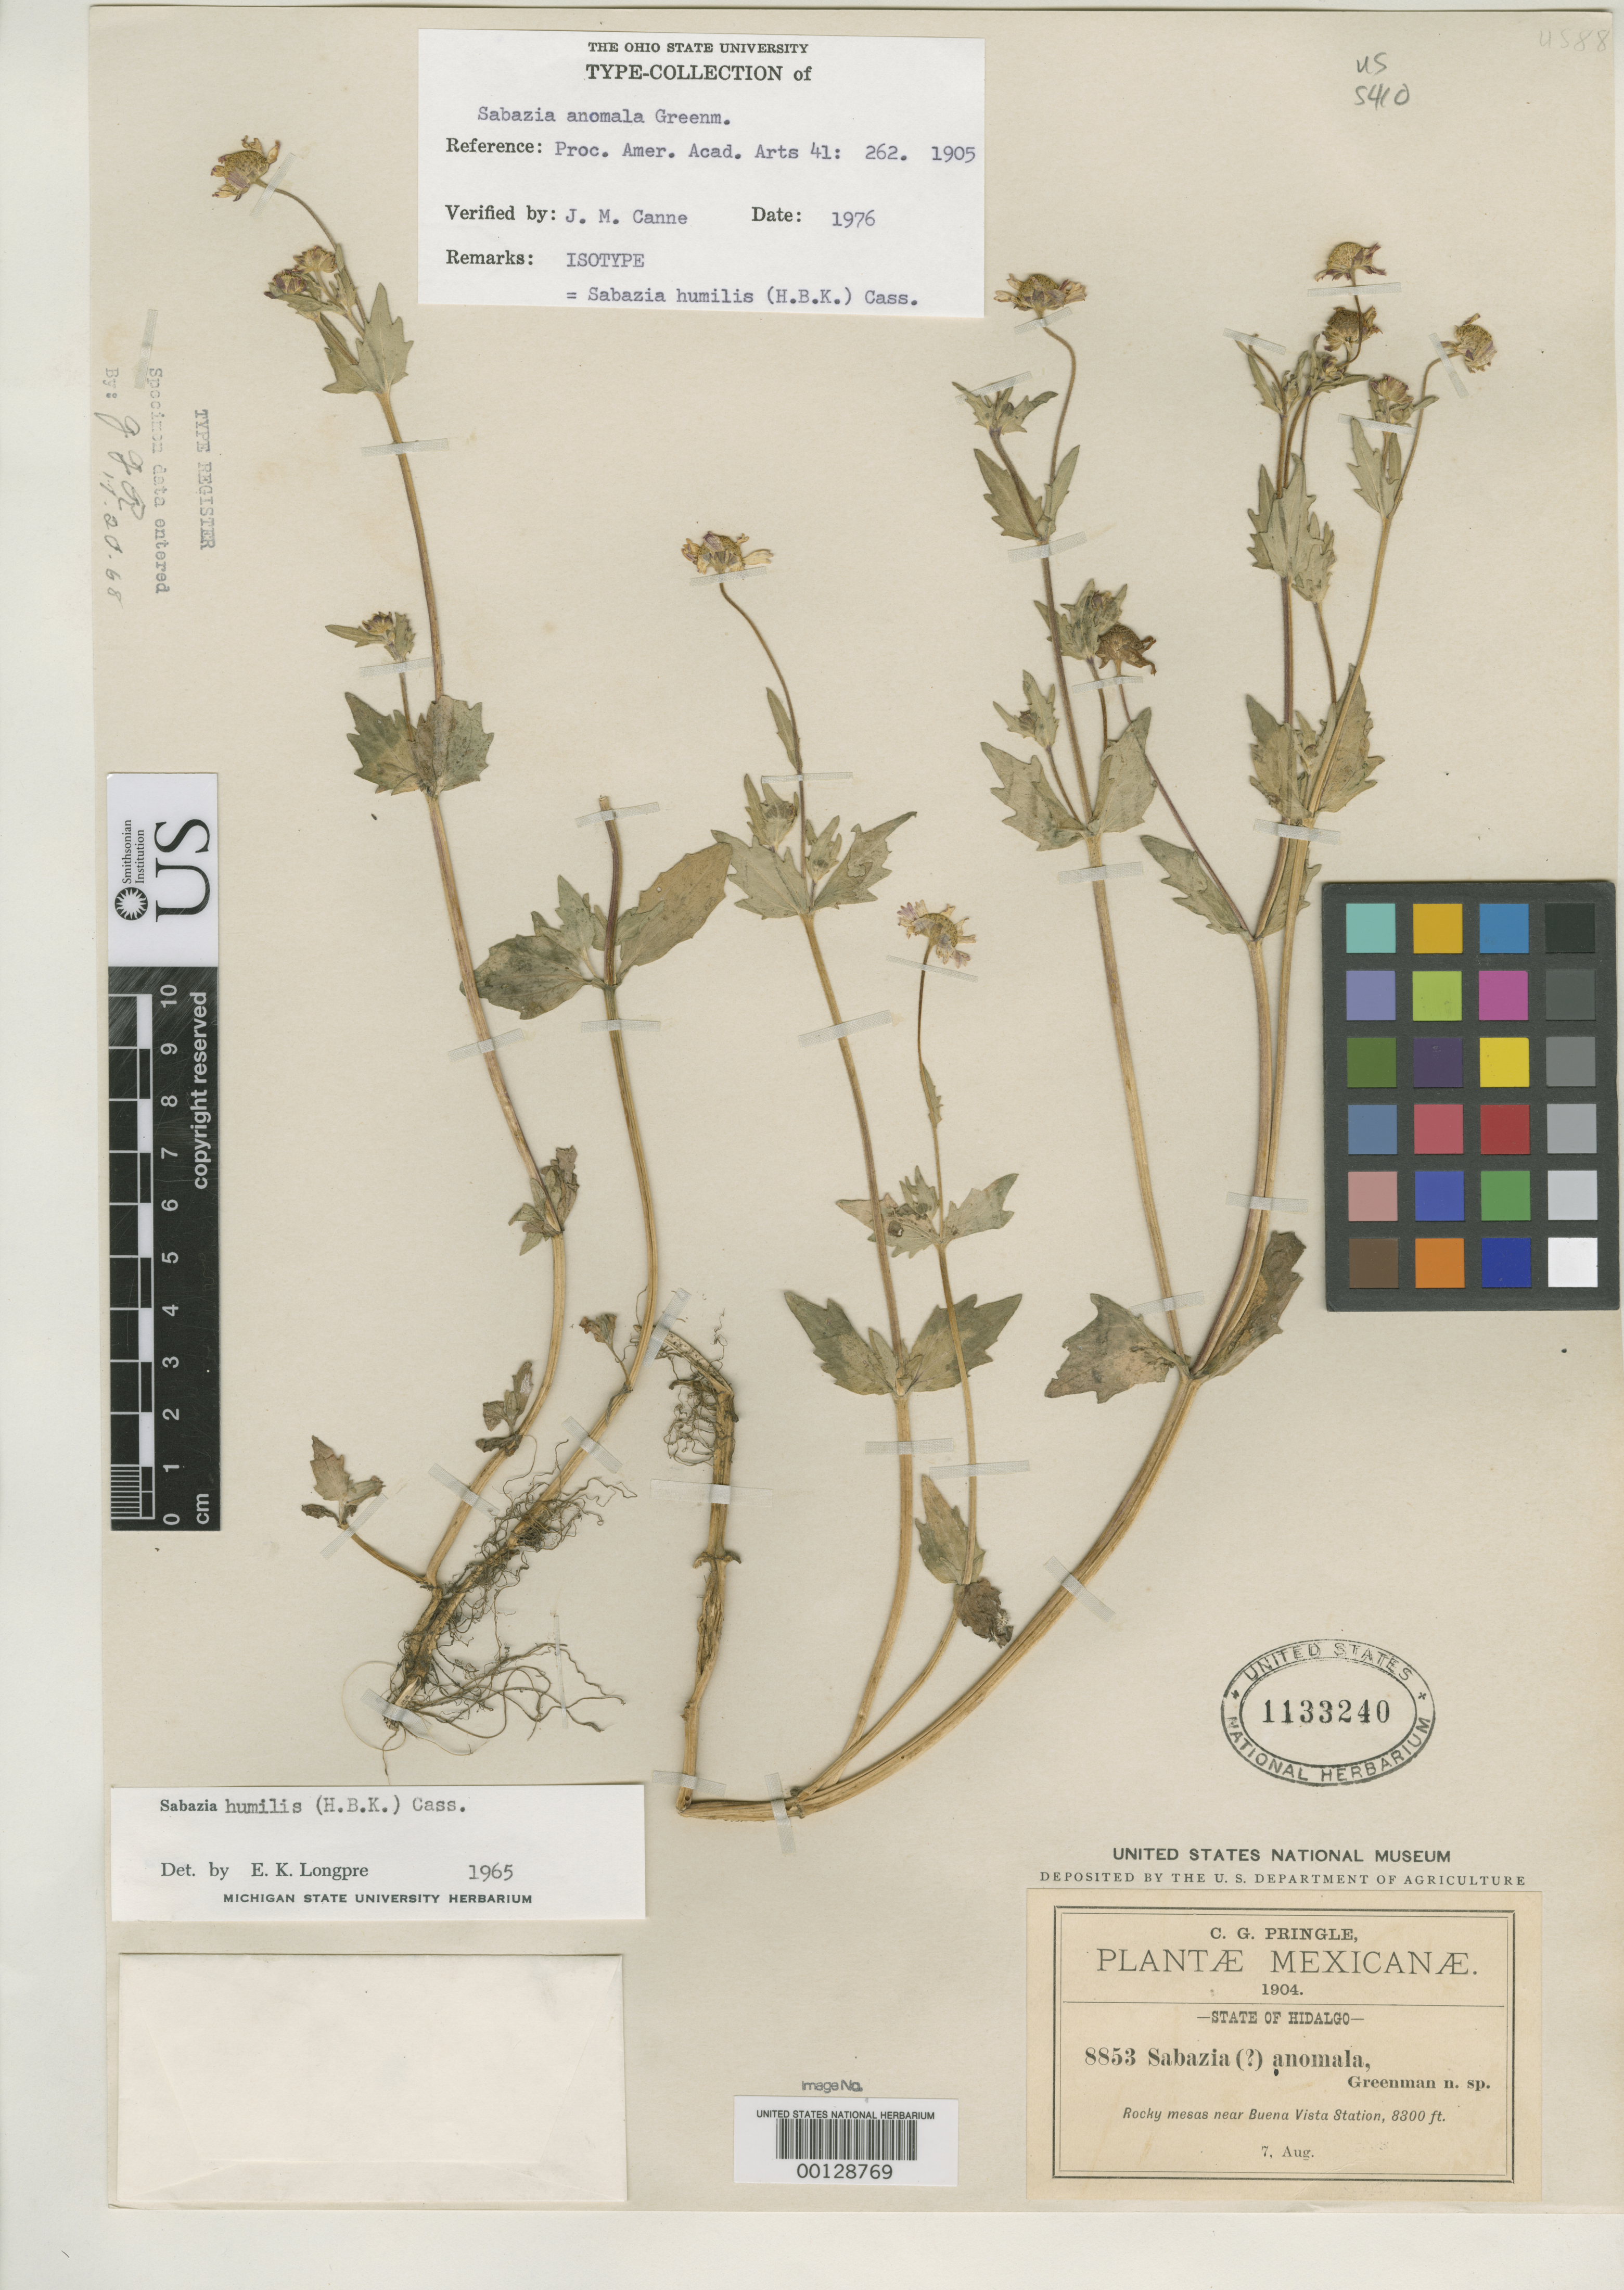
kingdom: Plantae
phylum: Tracheophyta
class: Magnoliopsida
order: Asterales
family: Asteraceae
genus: Sabazia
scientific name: Sabazia anomala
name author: Greenm.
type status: Isotype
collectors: C. G. Pringle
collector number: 8853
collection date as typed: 07 Aug 1904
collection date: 1904-08-07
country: Mexico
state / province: Hidalgo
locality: Near Buena Vista Station.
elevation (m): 2530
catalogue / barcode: US 1133240